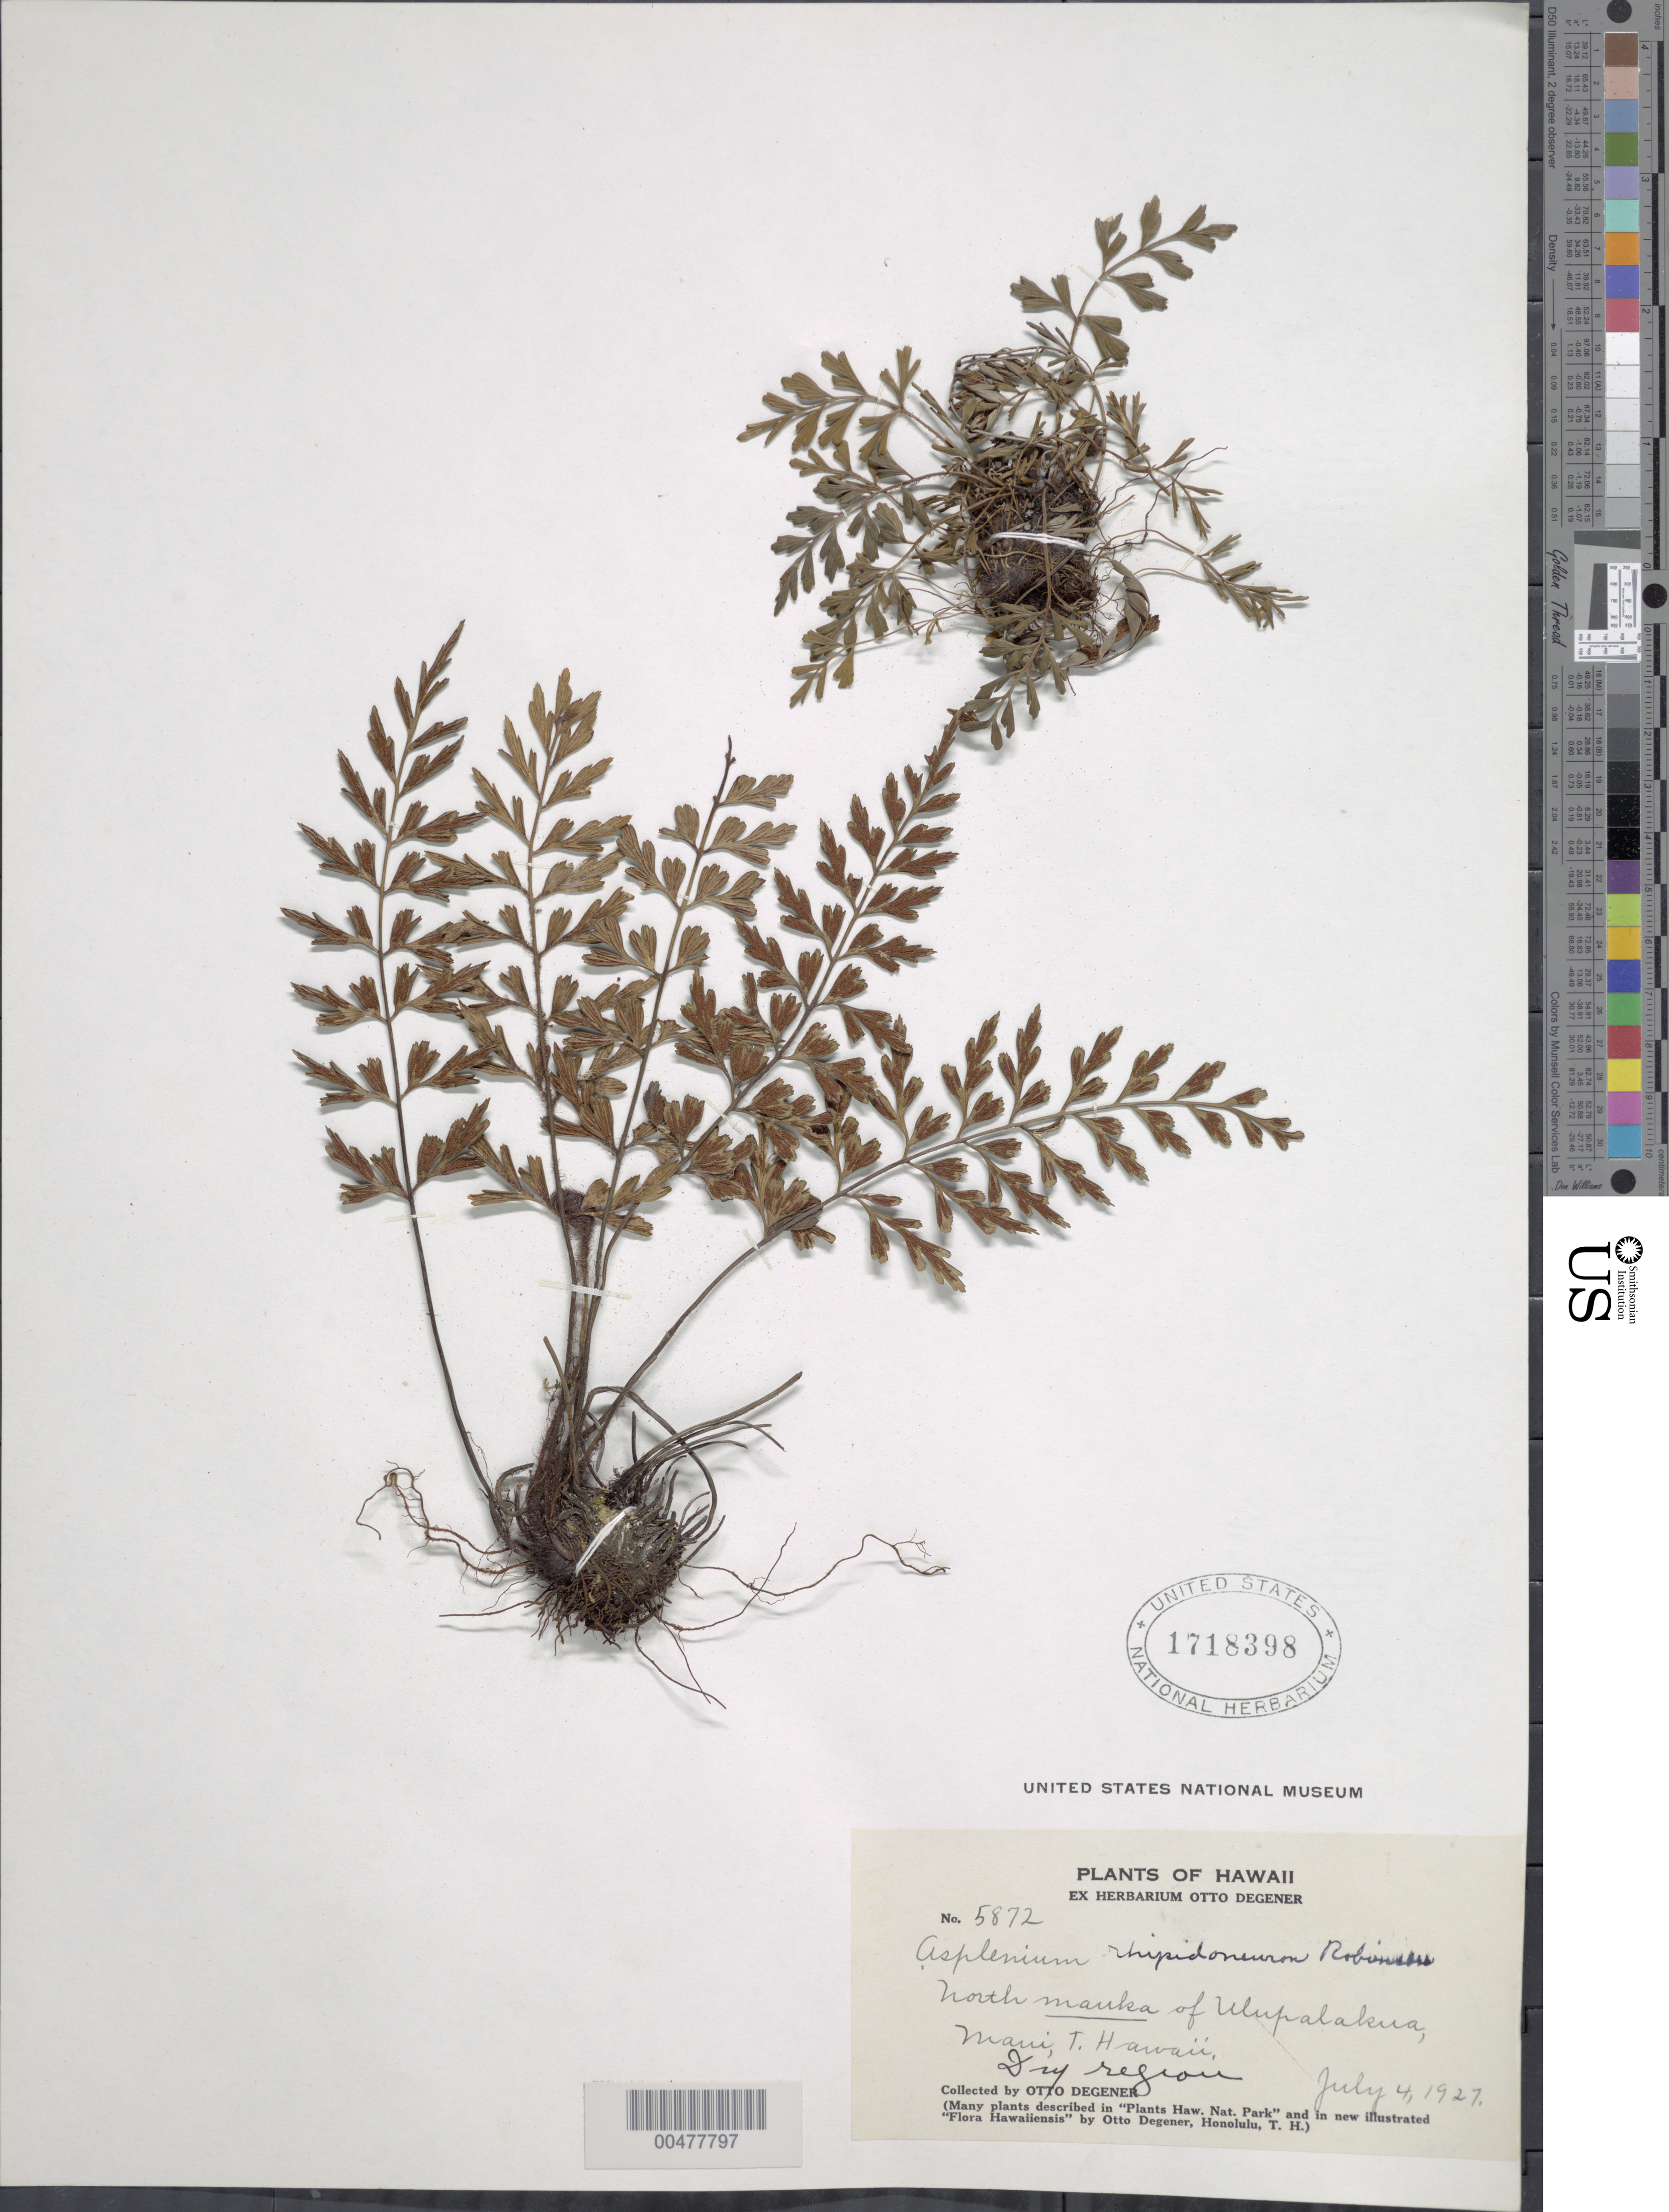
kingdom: Plantae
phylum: Tracheophyta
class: Polypodiopsida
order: Polypodiales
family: Aspleniaceae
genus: Asplenium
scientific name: Asplenium aethiopicum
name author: (Burm. f.) Bech.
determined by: Wagner, W. L., (BOT), Smithsonian Institution - National Museum of Natural History (UNITED STATES)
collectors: O. Degener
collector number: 5872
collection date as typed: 4 Jul 1927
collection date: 1927-07-04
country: United States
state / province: Hawaii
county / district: Maui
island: Maui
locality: N mauka of Ulupalakua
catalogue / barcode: US 1718398